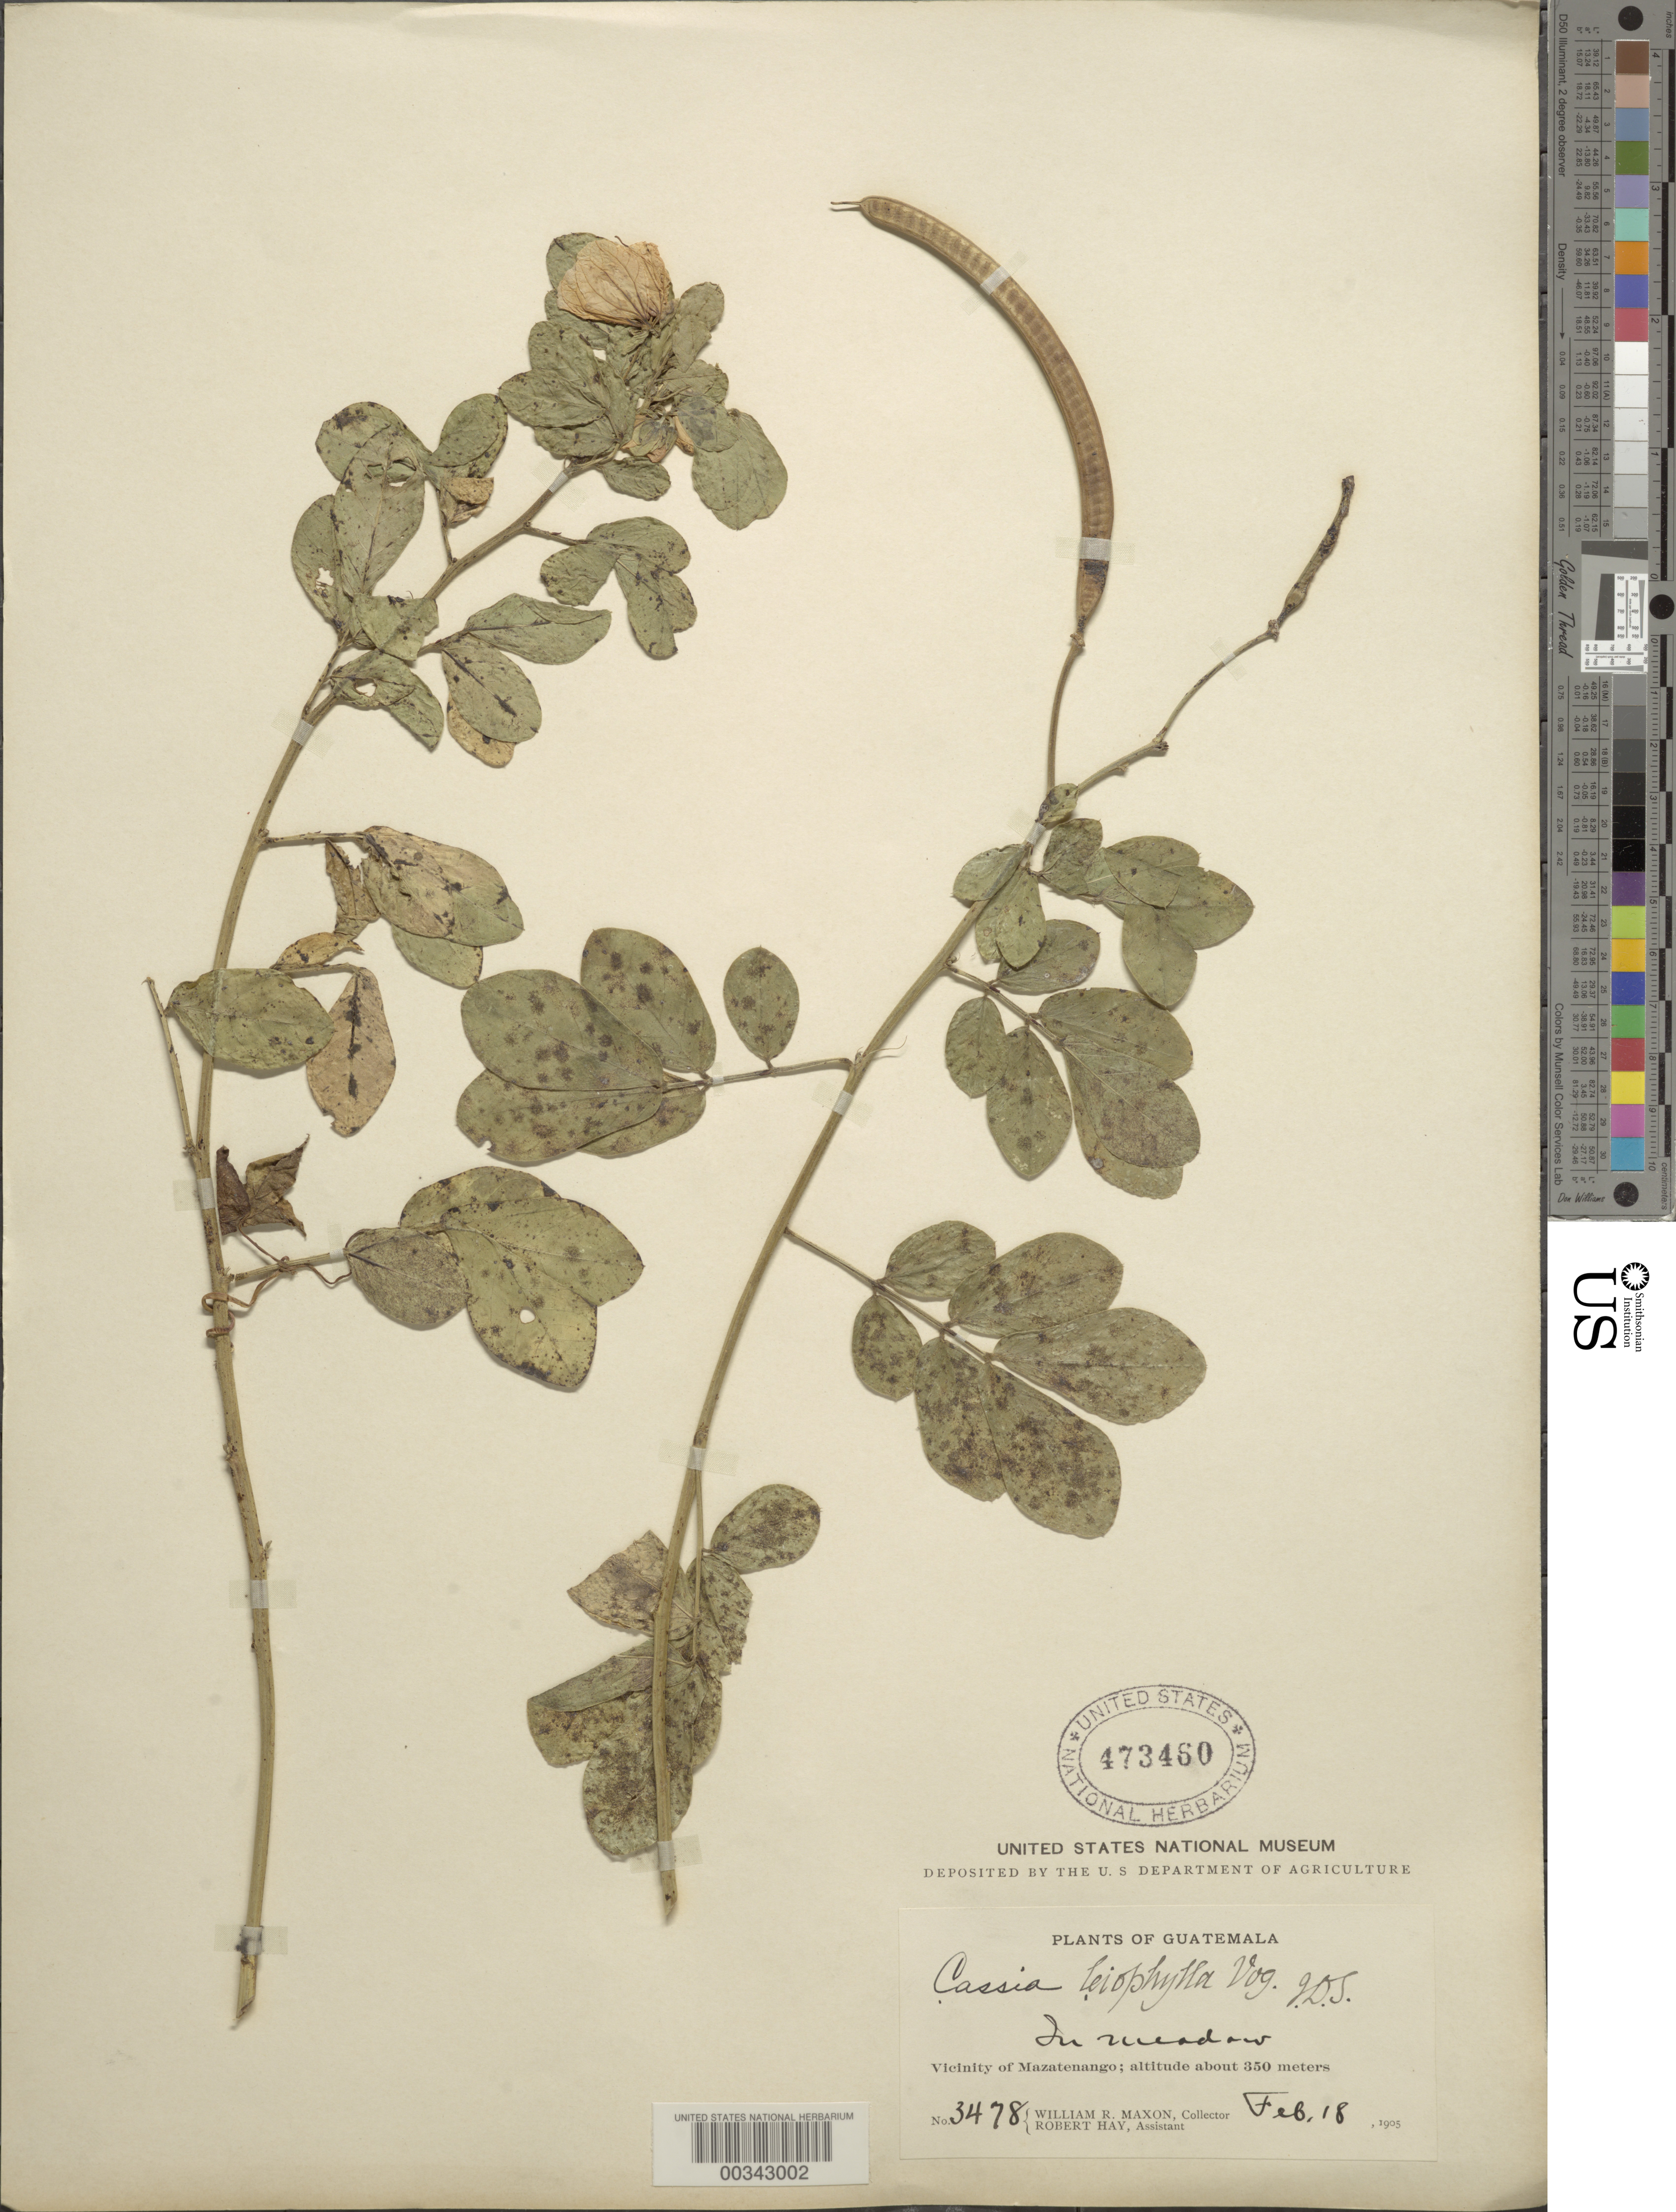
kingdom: Plantae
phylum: Tracheophyta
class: Magnoliopsida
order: Fabales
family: Fabaceae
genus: Senna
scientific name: Senna leiophylla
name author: (Vogel) H.S. Irwin & Barneby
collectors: W. R. Maxon & R. H. Hay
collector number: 3478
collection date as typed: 18 Feb 1905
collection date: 1905-02-18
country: Guatemala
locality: Vicinity of Mazatenango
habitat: In meadow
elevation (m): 350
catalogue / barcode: US 473450